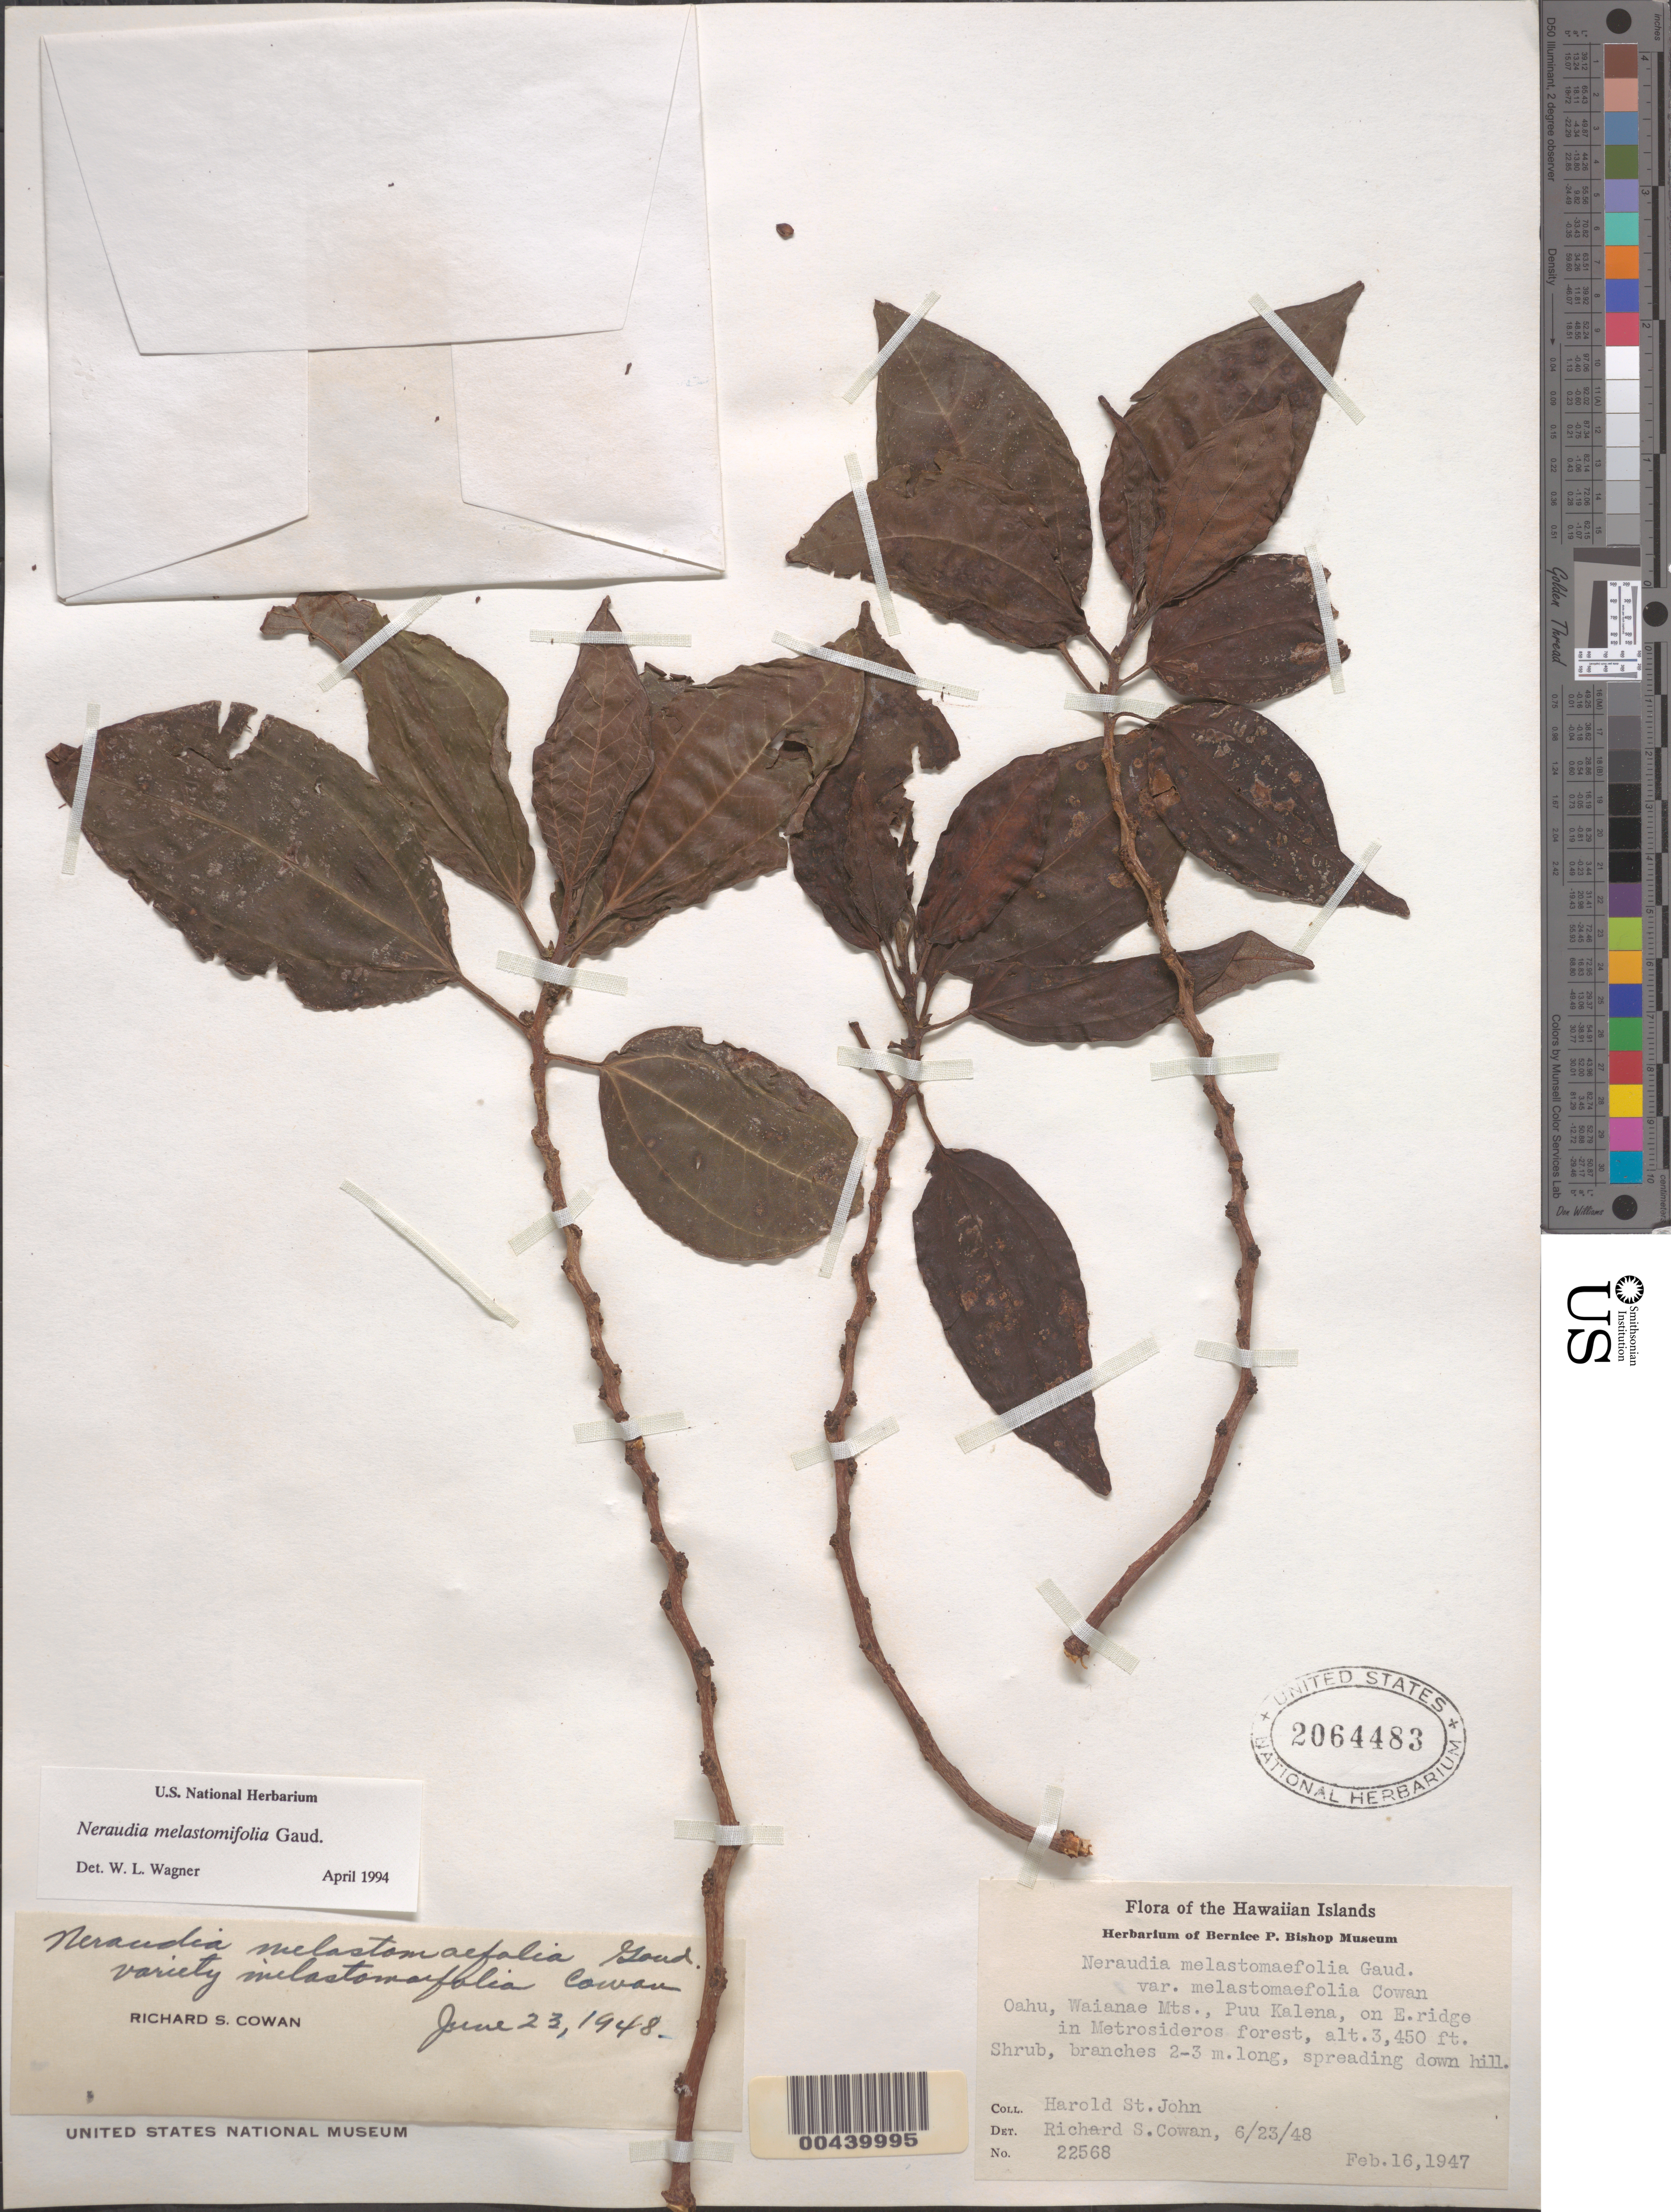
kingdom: Plantae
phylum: Tracheophyta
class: Magnoliopsida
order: Rosales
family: Urticaceae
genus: Neraudia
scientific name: Neraudia melastomifolia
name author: Gaudich.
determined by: Wagner, W. L., (BOT), Smithsonian Institution - National Museum of Natural History (UNITED STATES)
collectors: H. St. John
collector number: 22568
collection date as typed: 16 Feb 1947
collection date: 1947-02-16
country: United States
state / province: Hawaii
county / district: Honolulu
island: Oahu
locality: Waianae Mountains, Puu Kalena, on E ridge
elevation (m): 1052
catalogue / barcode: US 2064483